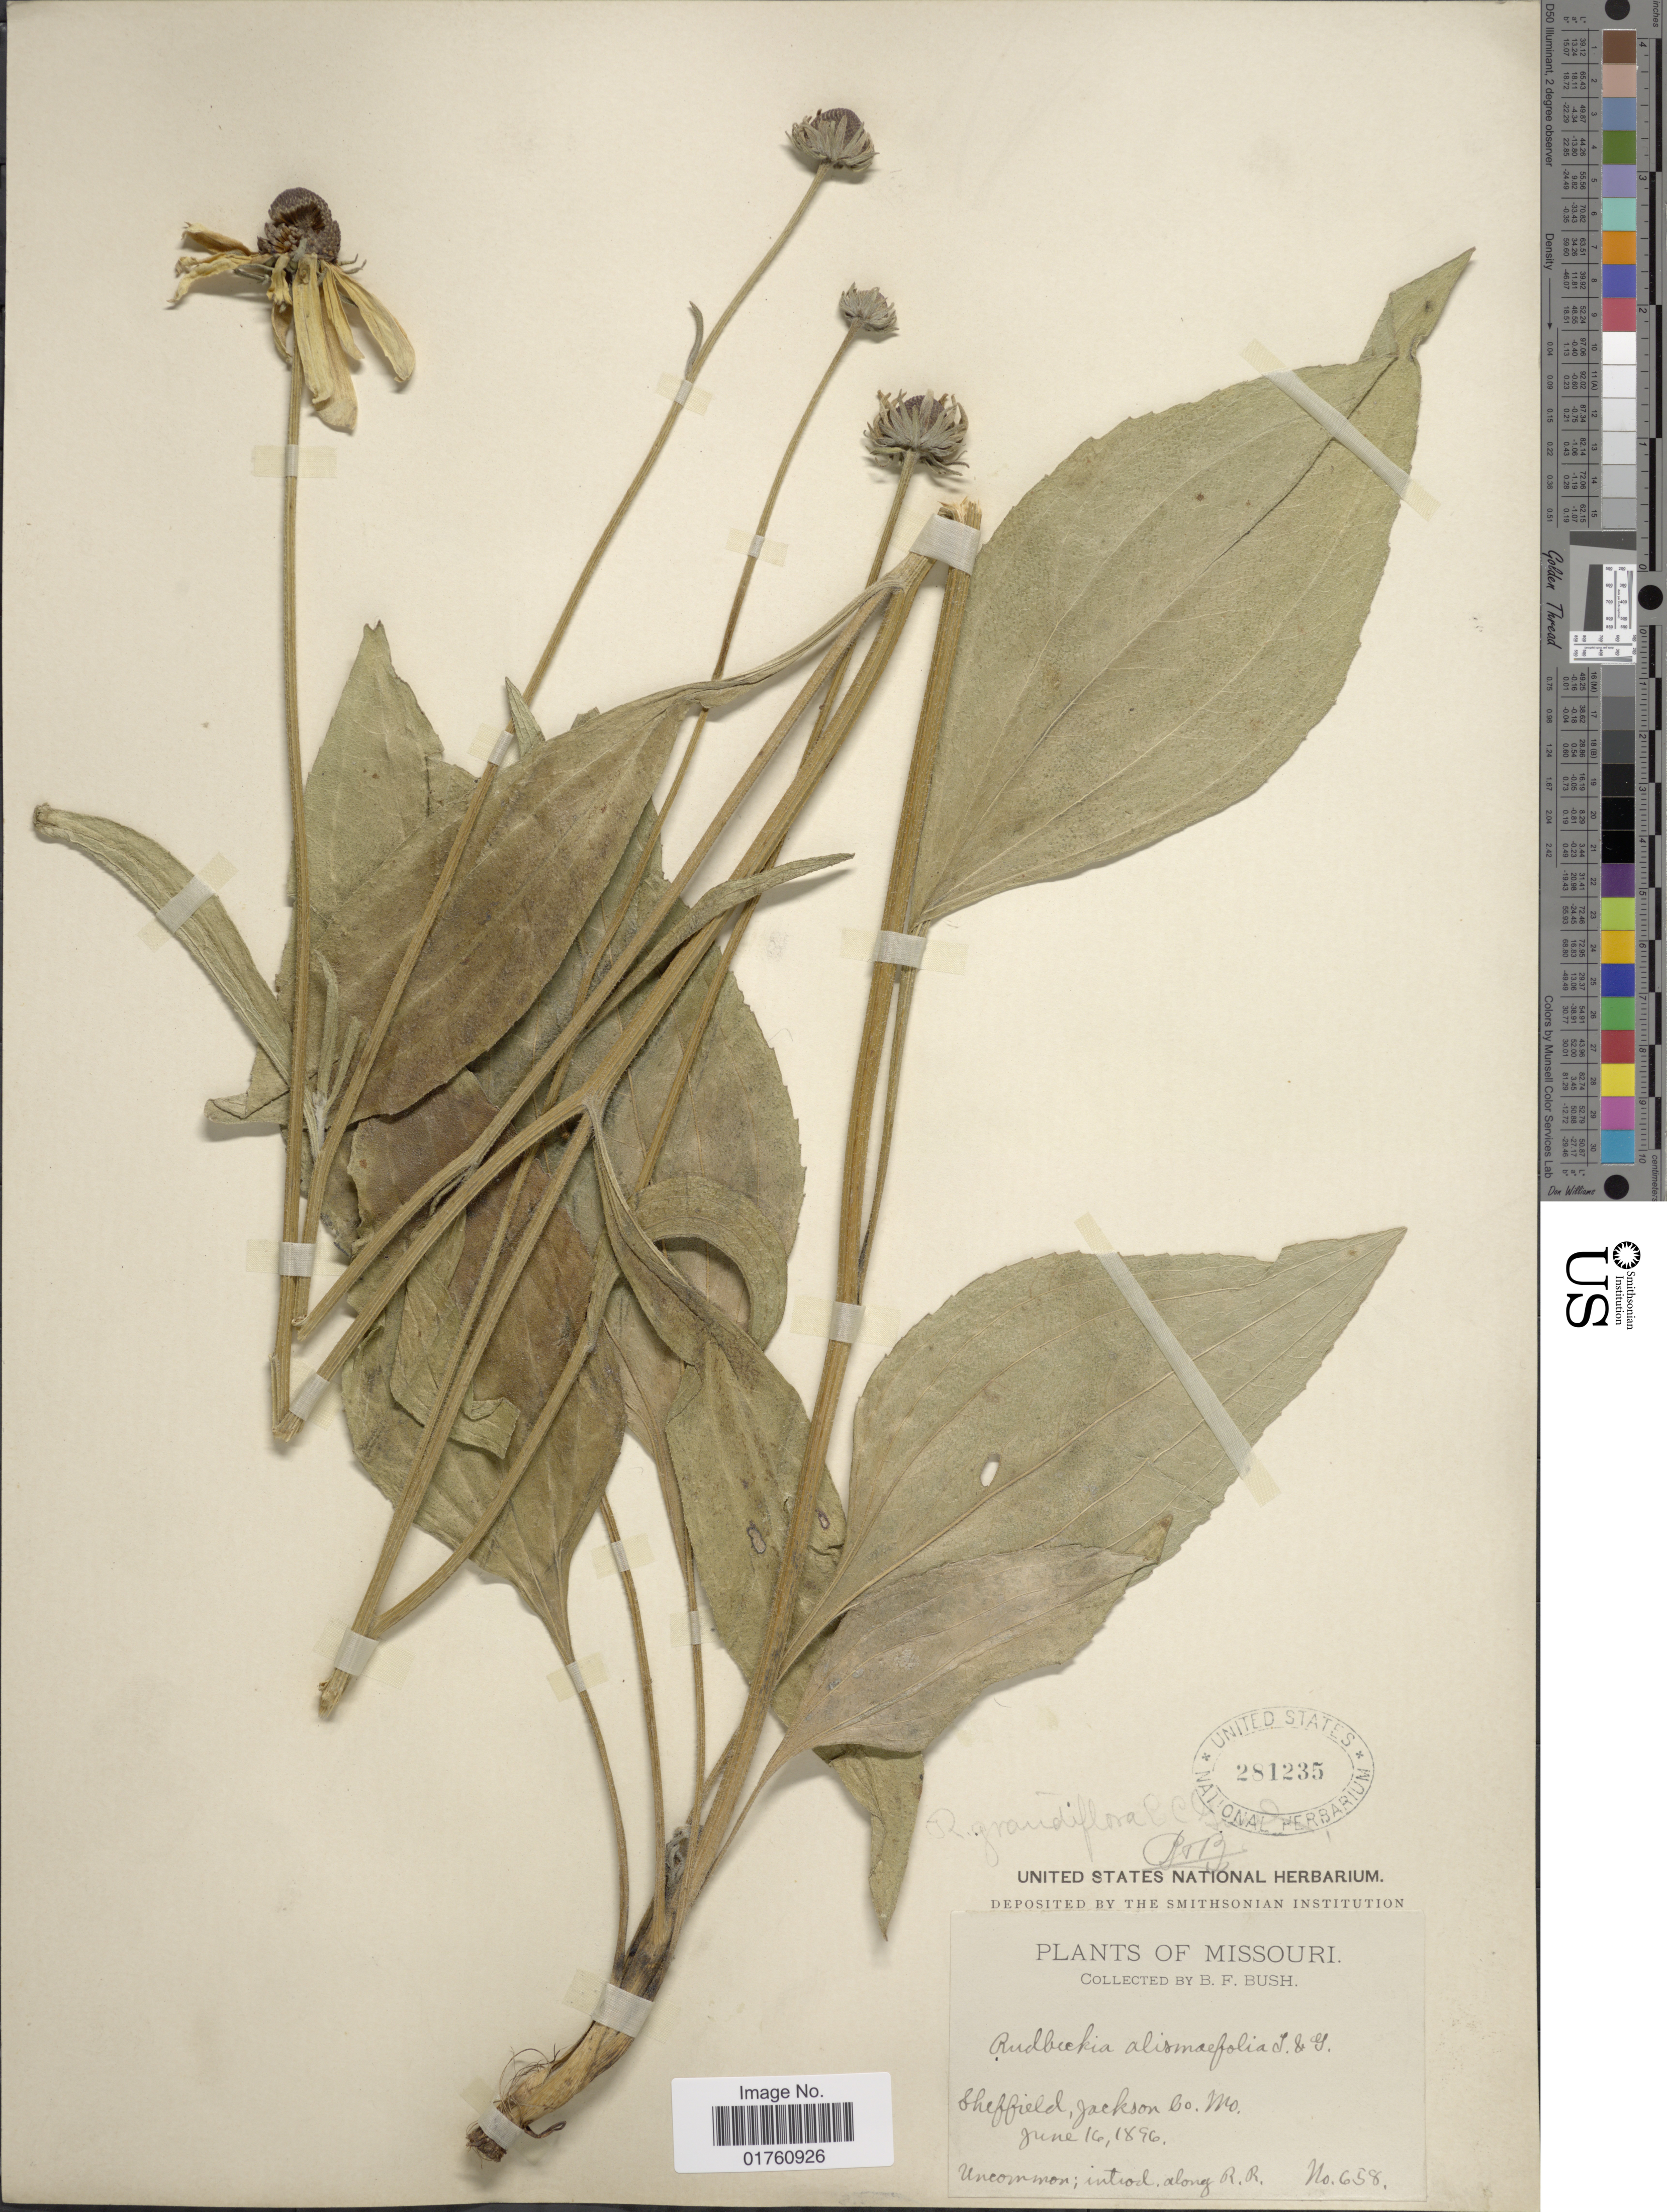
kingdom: Plantae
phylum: Tracheophyta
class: Magnoliopsida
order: Asterales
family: Asteraceae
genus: Rudbeckia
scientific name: Rudbeckia grandiflora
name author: (Sweet) J.F. Gmel. ex DC.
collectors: B. F. Bush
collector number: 658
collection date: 1896-06-16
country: United States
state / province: Missouri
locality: Sheffield, Jackson Co.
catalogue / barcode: US 281235